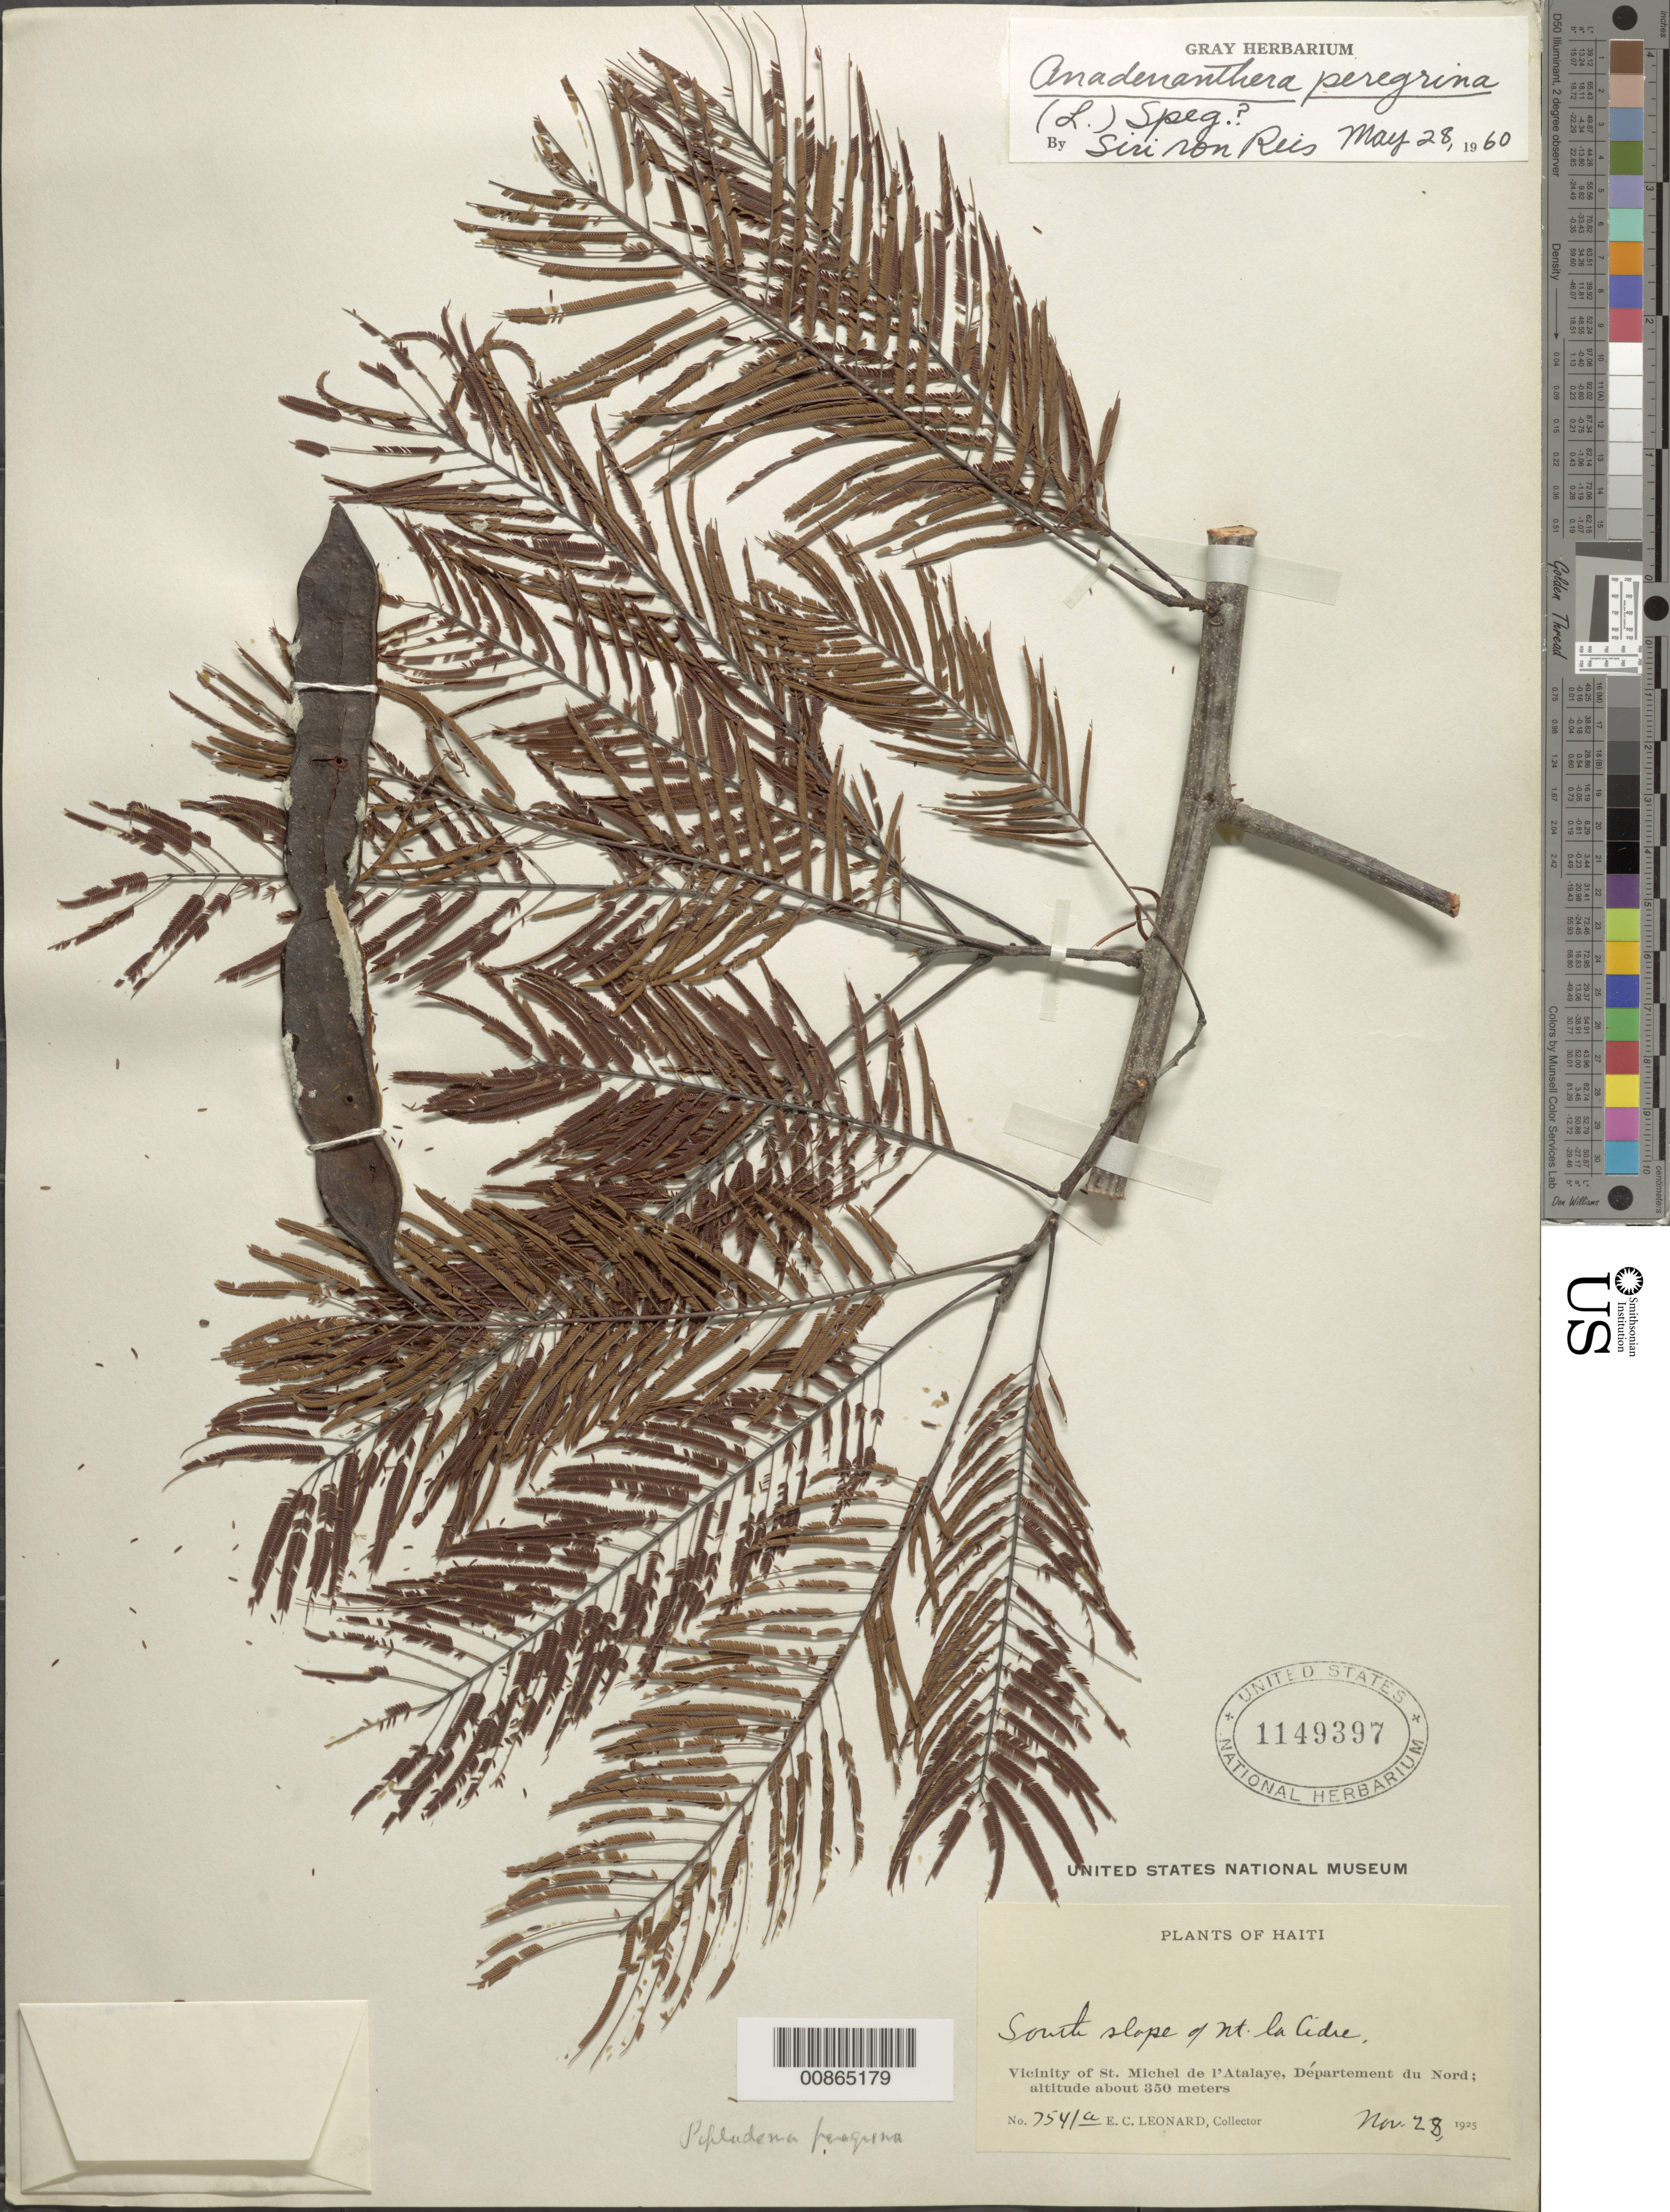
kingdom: Plantae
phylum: Tracheophyta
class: Magnoliopsida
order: Fabales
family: Fabaceae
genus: Anadenanthera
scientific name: Anadenanthera peregrina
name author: (L.) Speg.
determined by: Von Reis, S.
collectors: E. C. Leonard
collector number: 7541a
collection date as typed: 28 Nov 1925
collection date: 1925-11-28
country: Haiti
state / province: Nord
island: Hispaniola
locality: Vicinity of St. Michel de l'Atalaye. South slope of Mt. La Cidre.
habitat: Mountain slope.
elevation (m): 350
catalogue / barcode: US 1149397